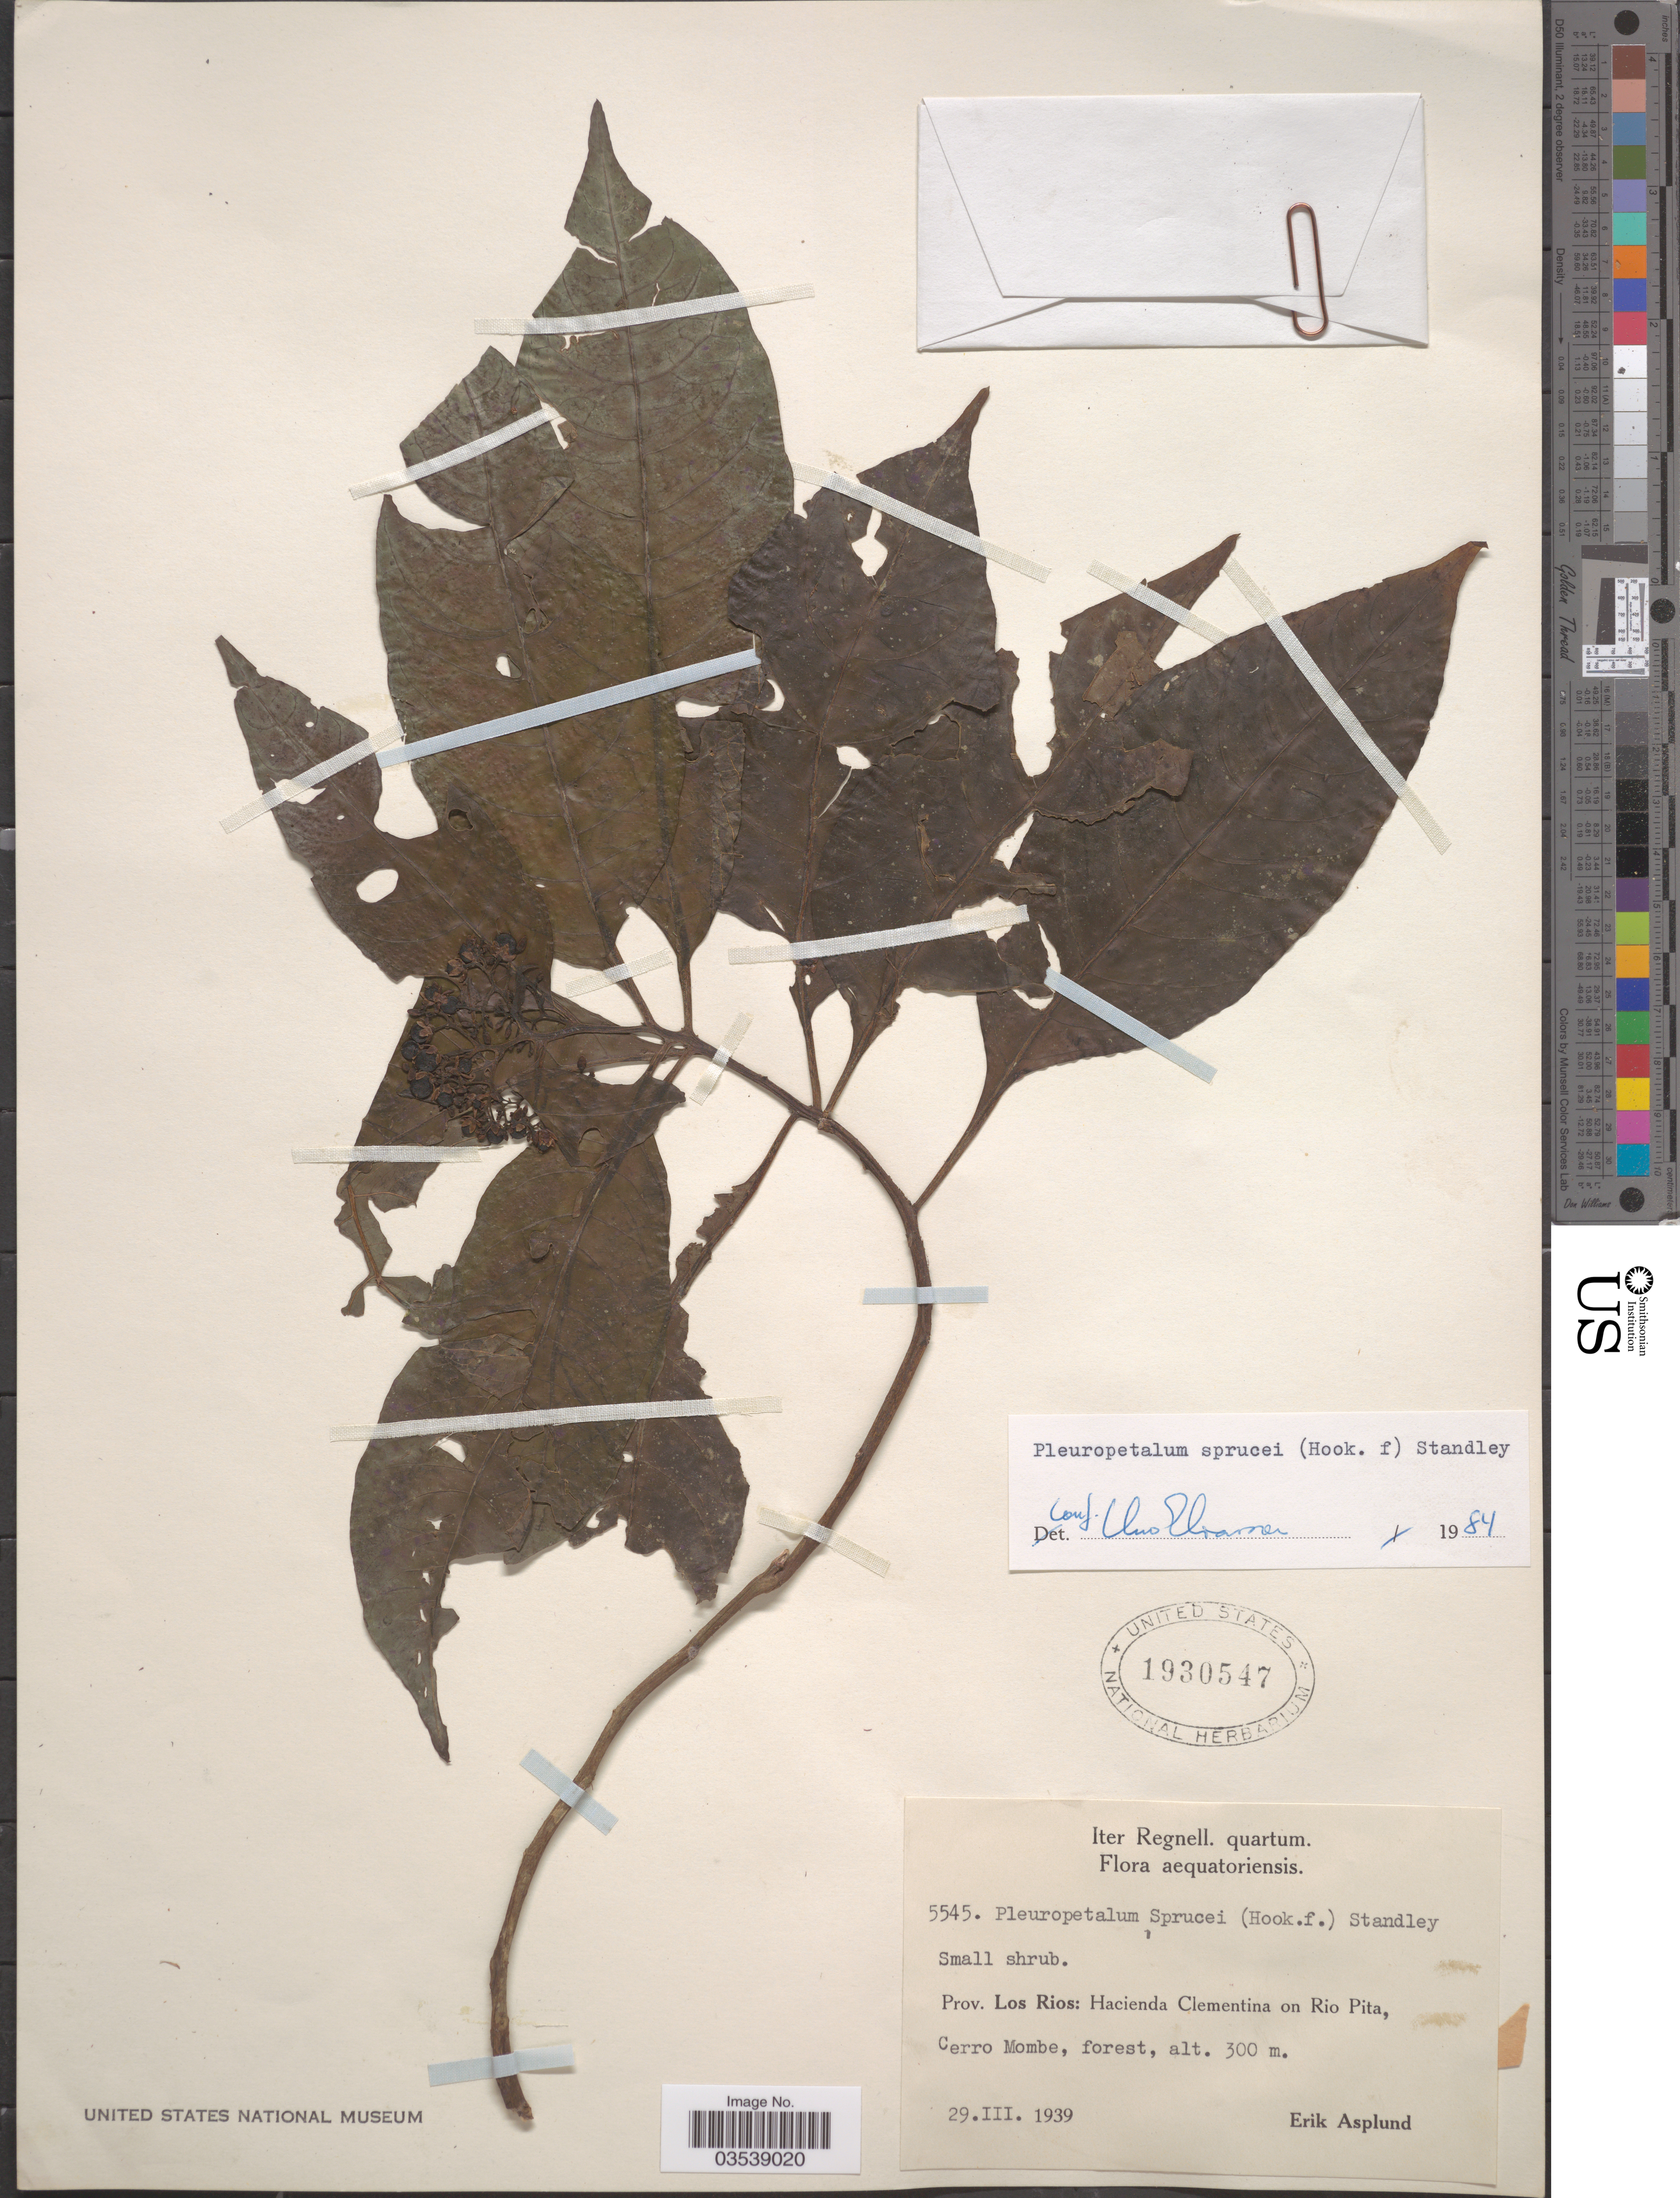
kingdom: Plantae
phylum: Tracheophyta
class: Magnoliopsida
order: Caryophyllales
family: Amaranthaceae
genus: Pleuropetalum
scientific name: Pleuropetalum sprucei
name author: (Hook. f.) Standl.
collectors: E. Asplund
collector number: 5545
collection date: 1939-03-29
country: Ecuador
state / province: Los Ríos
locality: Aequatoriensis. Hacienda Clementina on Rio Pita, Cerro Mombe.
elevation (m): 300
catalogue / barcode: US 1930547